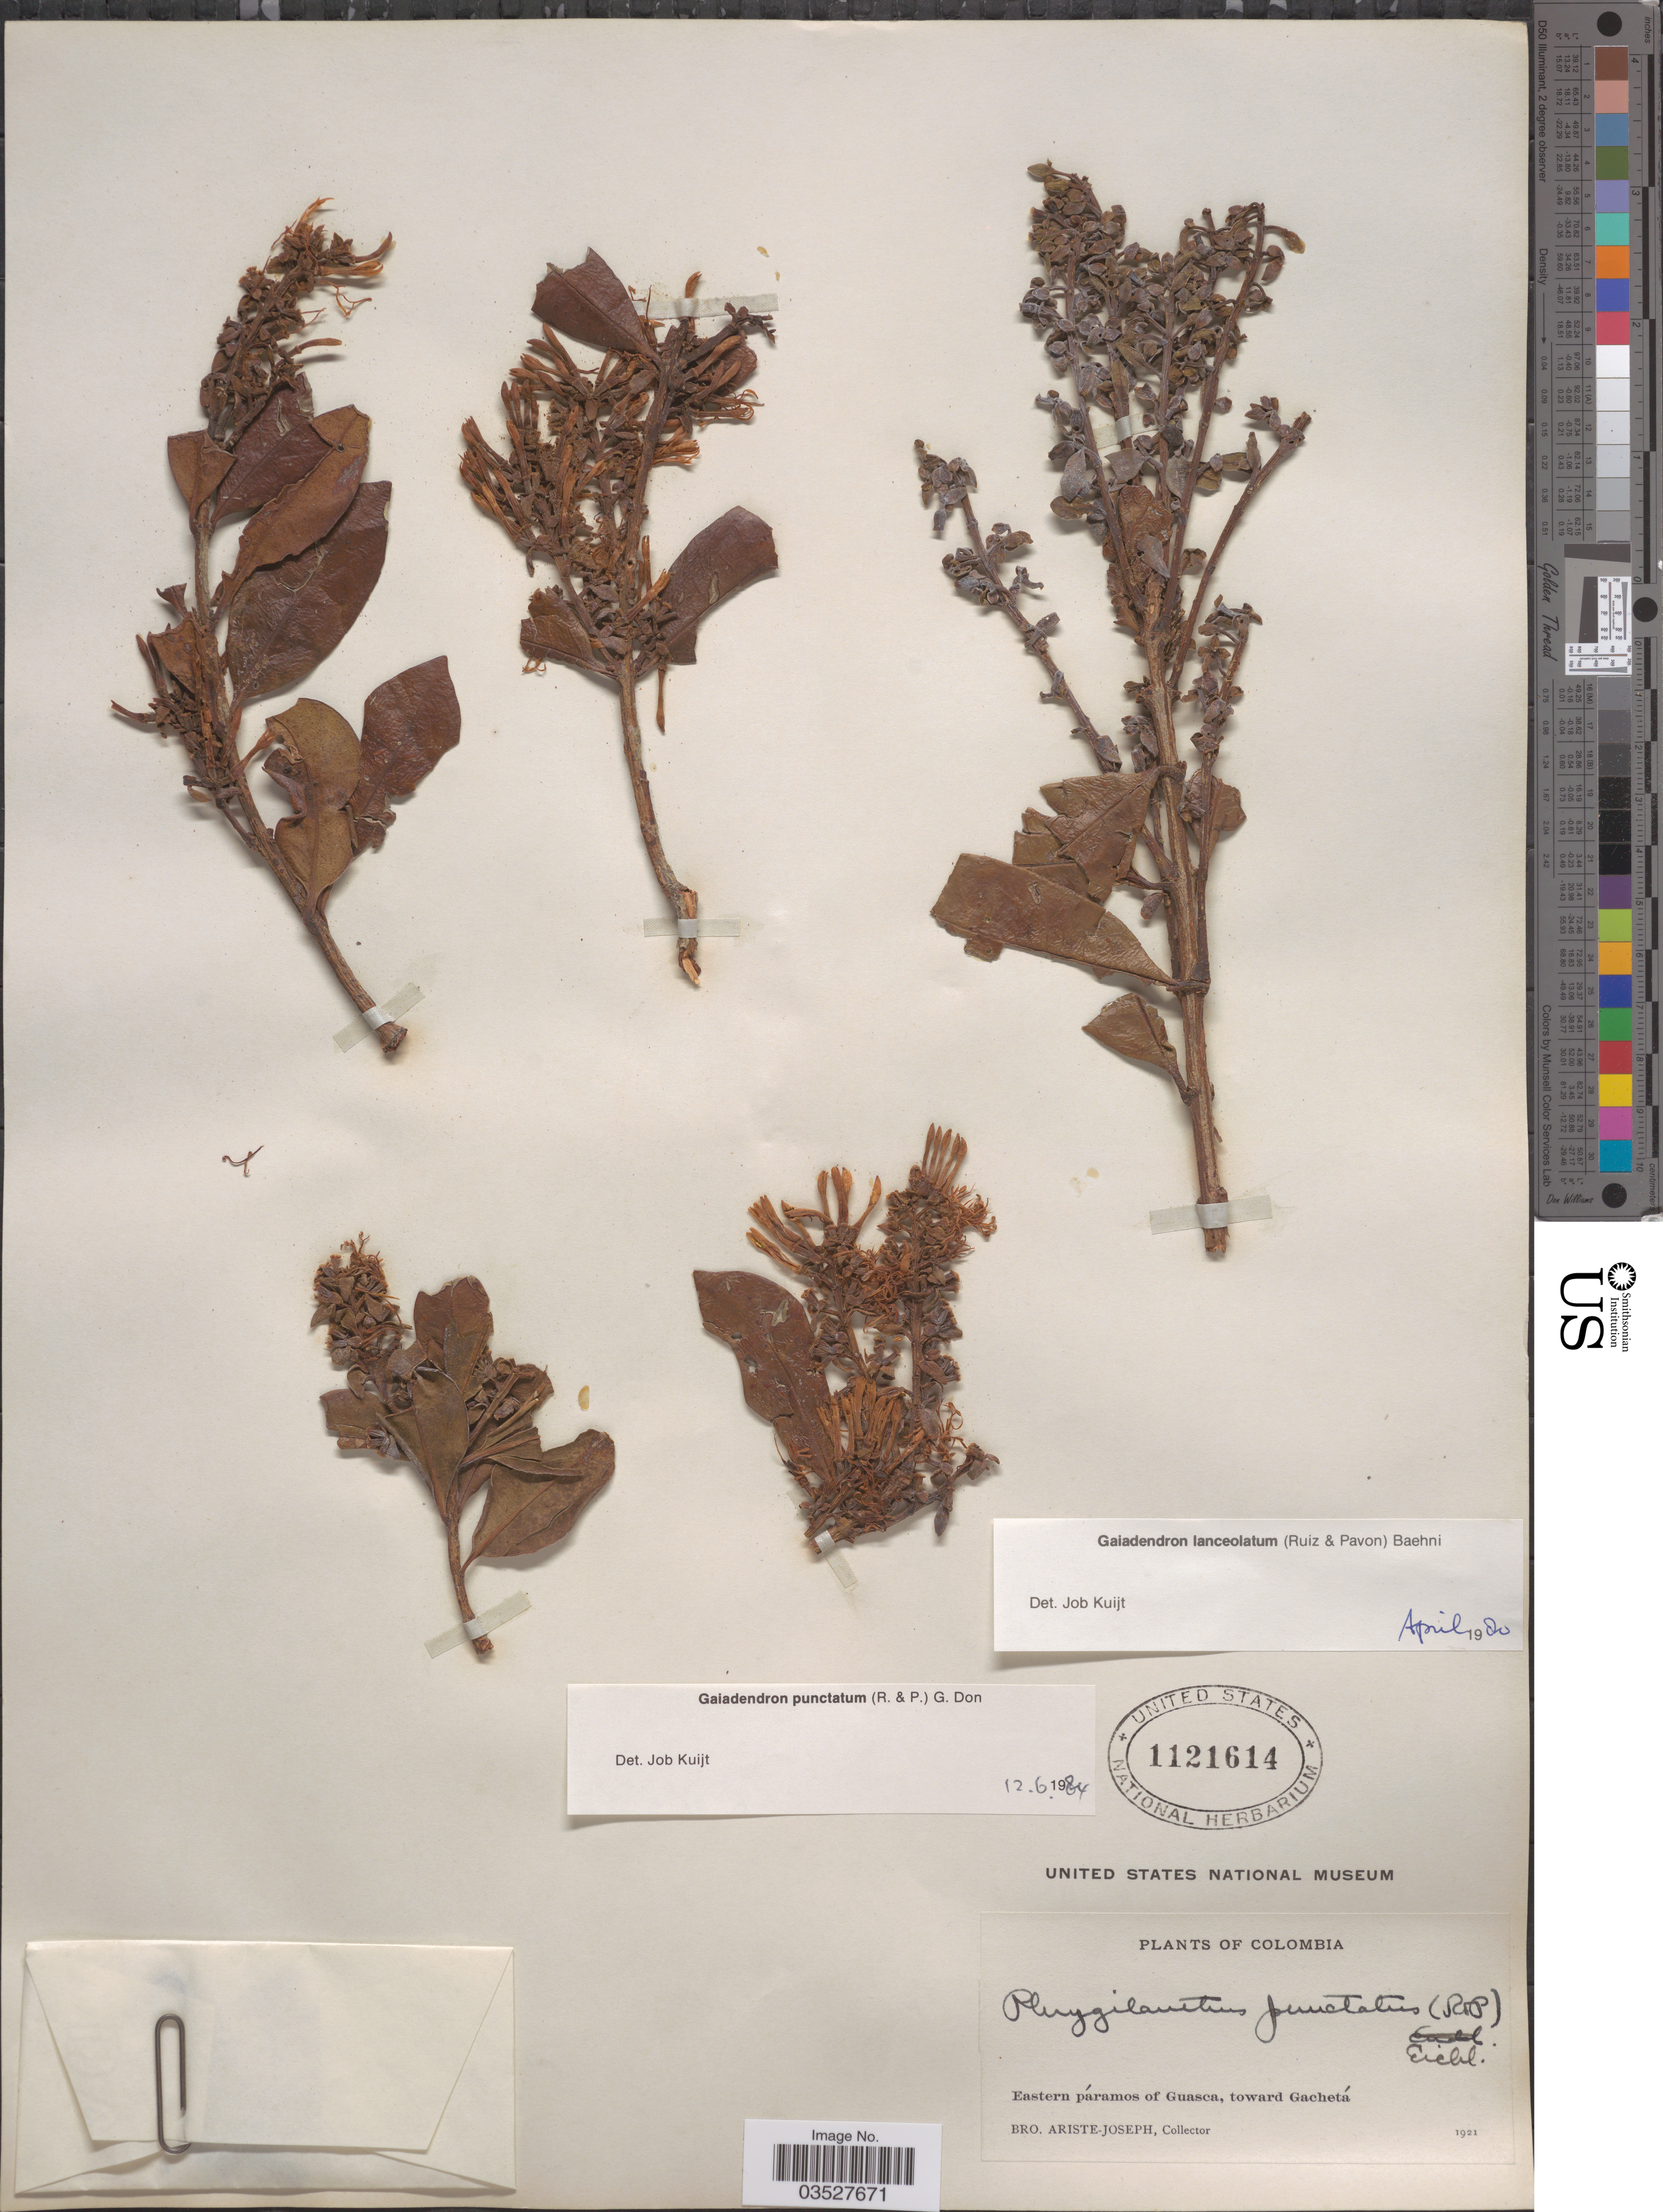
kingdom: Plantae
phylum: Tracheophyta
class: Magnoliopsida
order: Santalales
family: Loranthaceae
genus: Gaiadendron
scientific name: Gaiadendron punctatum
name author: (Ruiz & Pav.) G. Don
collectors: Bro. Ariste-Joseph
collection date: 1921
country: Colombia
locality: Eastern páramos of Guasca, toward Gachetá.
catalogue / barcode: US 1121614